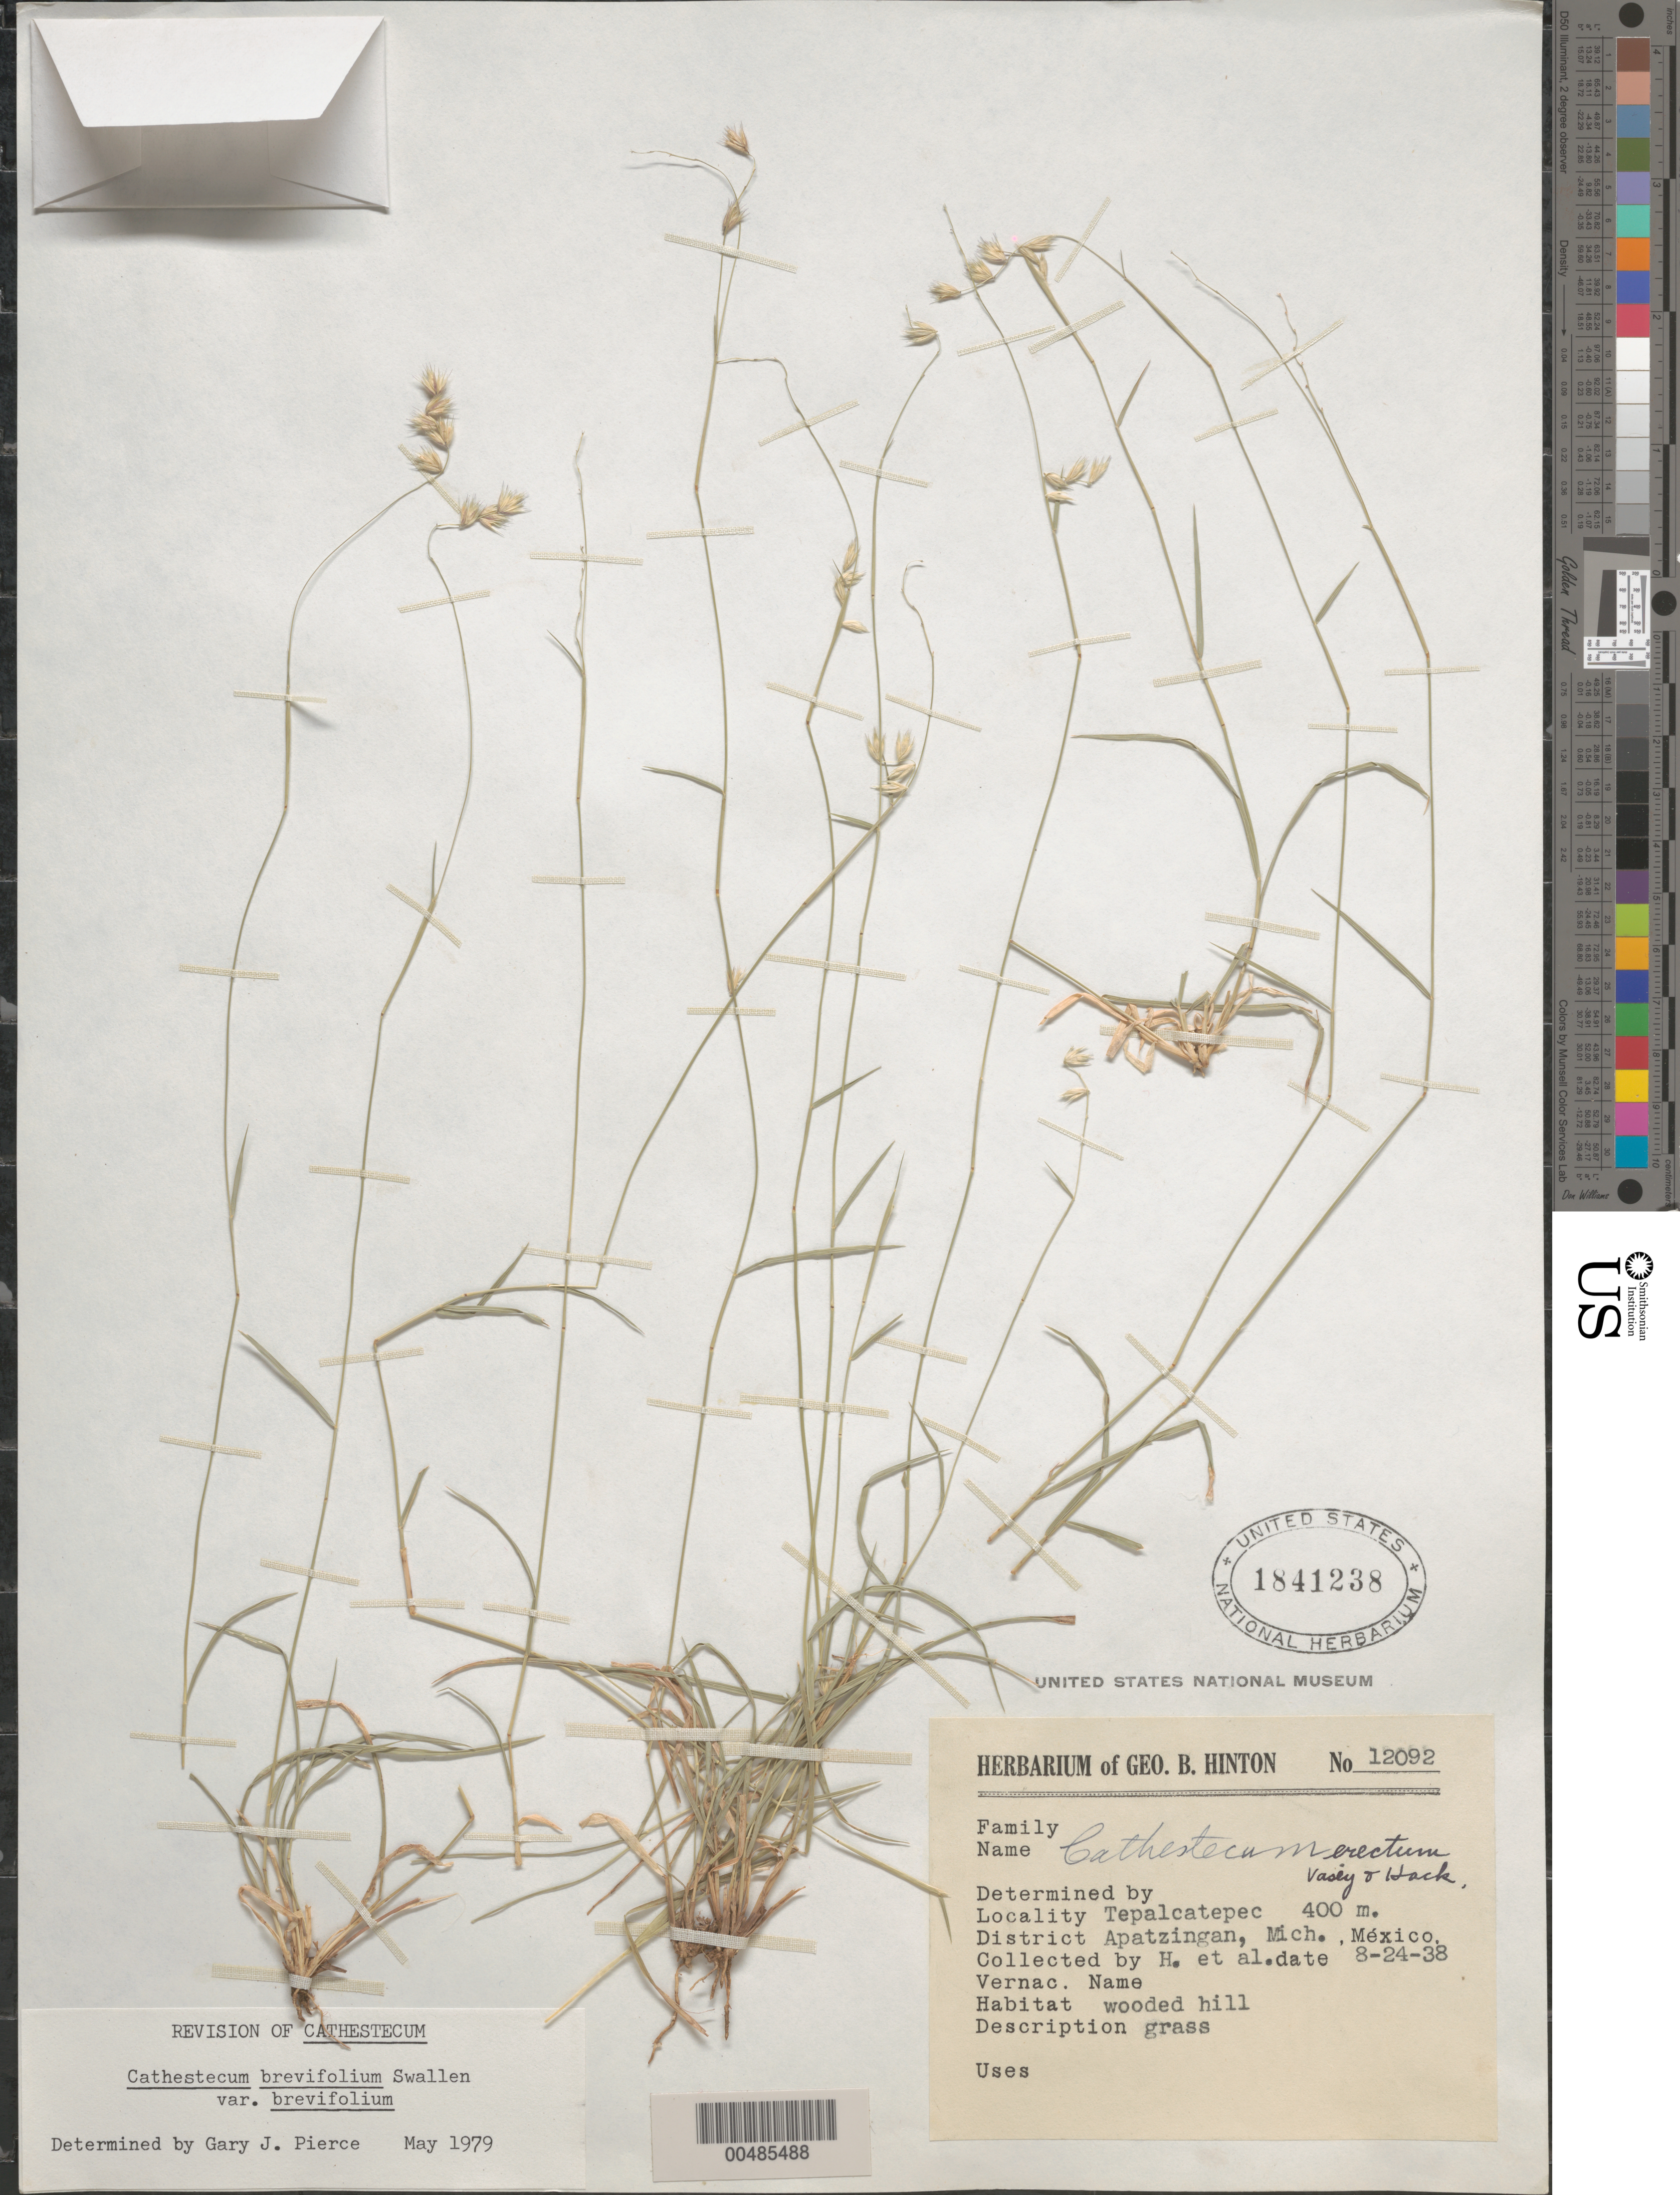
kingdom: Plantae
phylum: Tracheophyta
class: Liliopsida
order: Poales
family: Poaceae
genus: Cathestecum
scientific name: Cathestecum brevifolium var. brevifolium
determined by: Pierce, G. J.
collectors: G. B. Hinton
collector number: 12092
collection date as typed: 24 Aug 1938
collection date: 1938-08-24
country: Mexico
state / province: Michoacán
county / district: Apatzingán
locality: Tepalcatepec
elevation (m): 400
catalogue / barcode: US 1841238